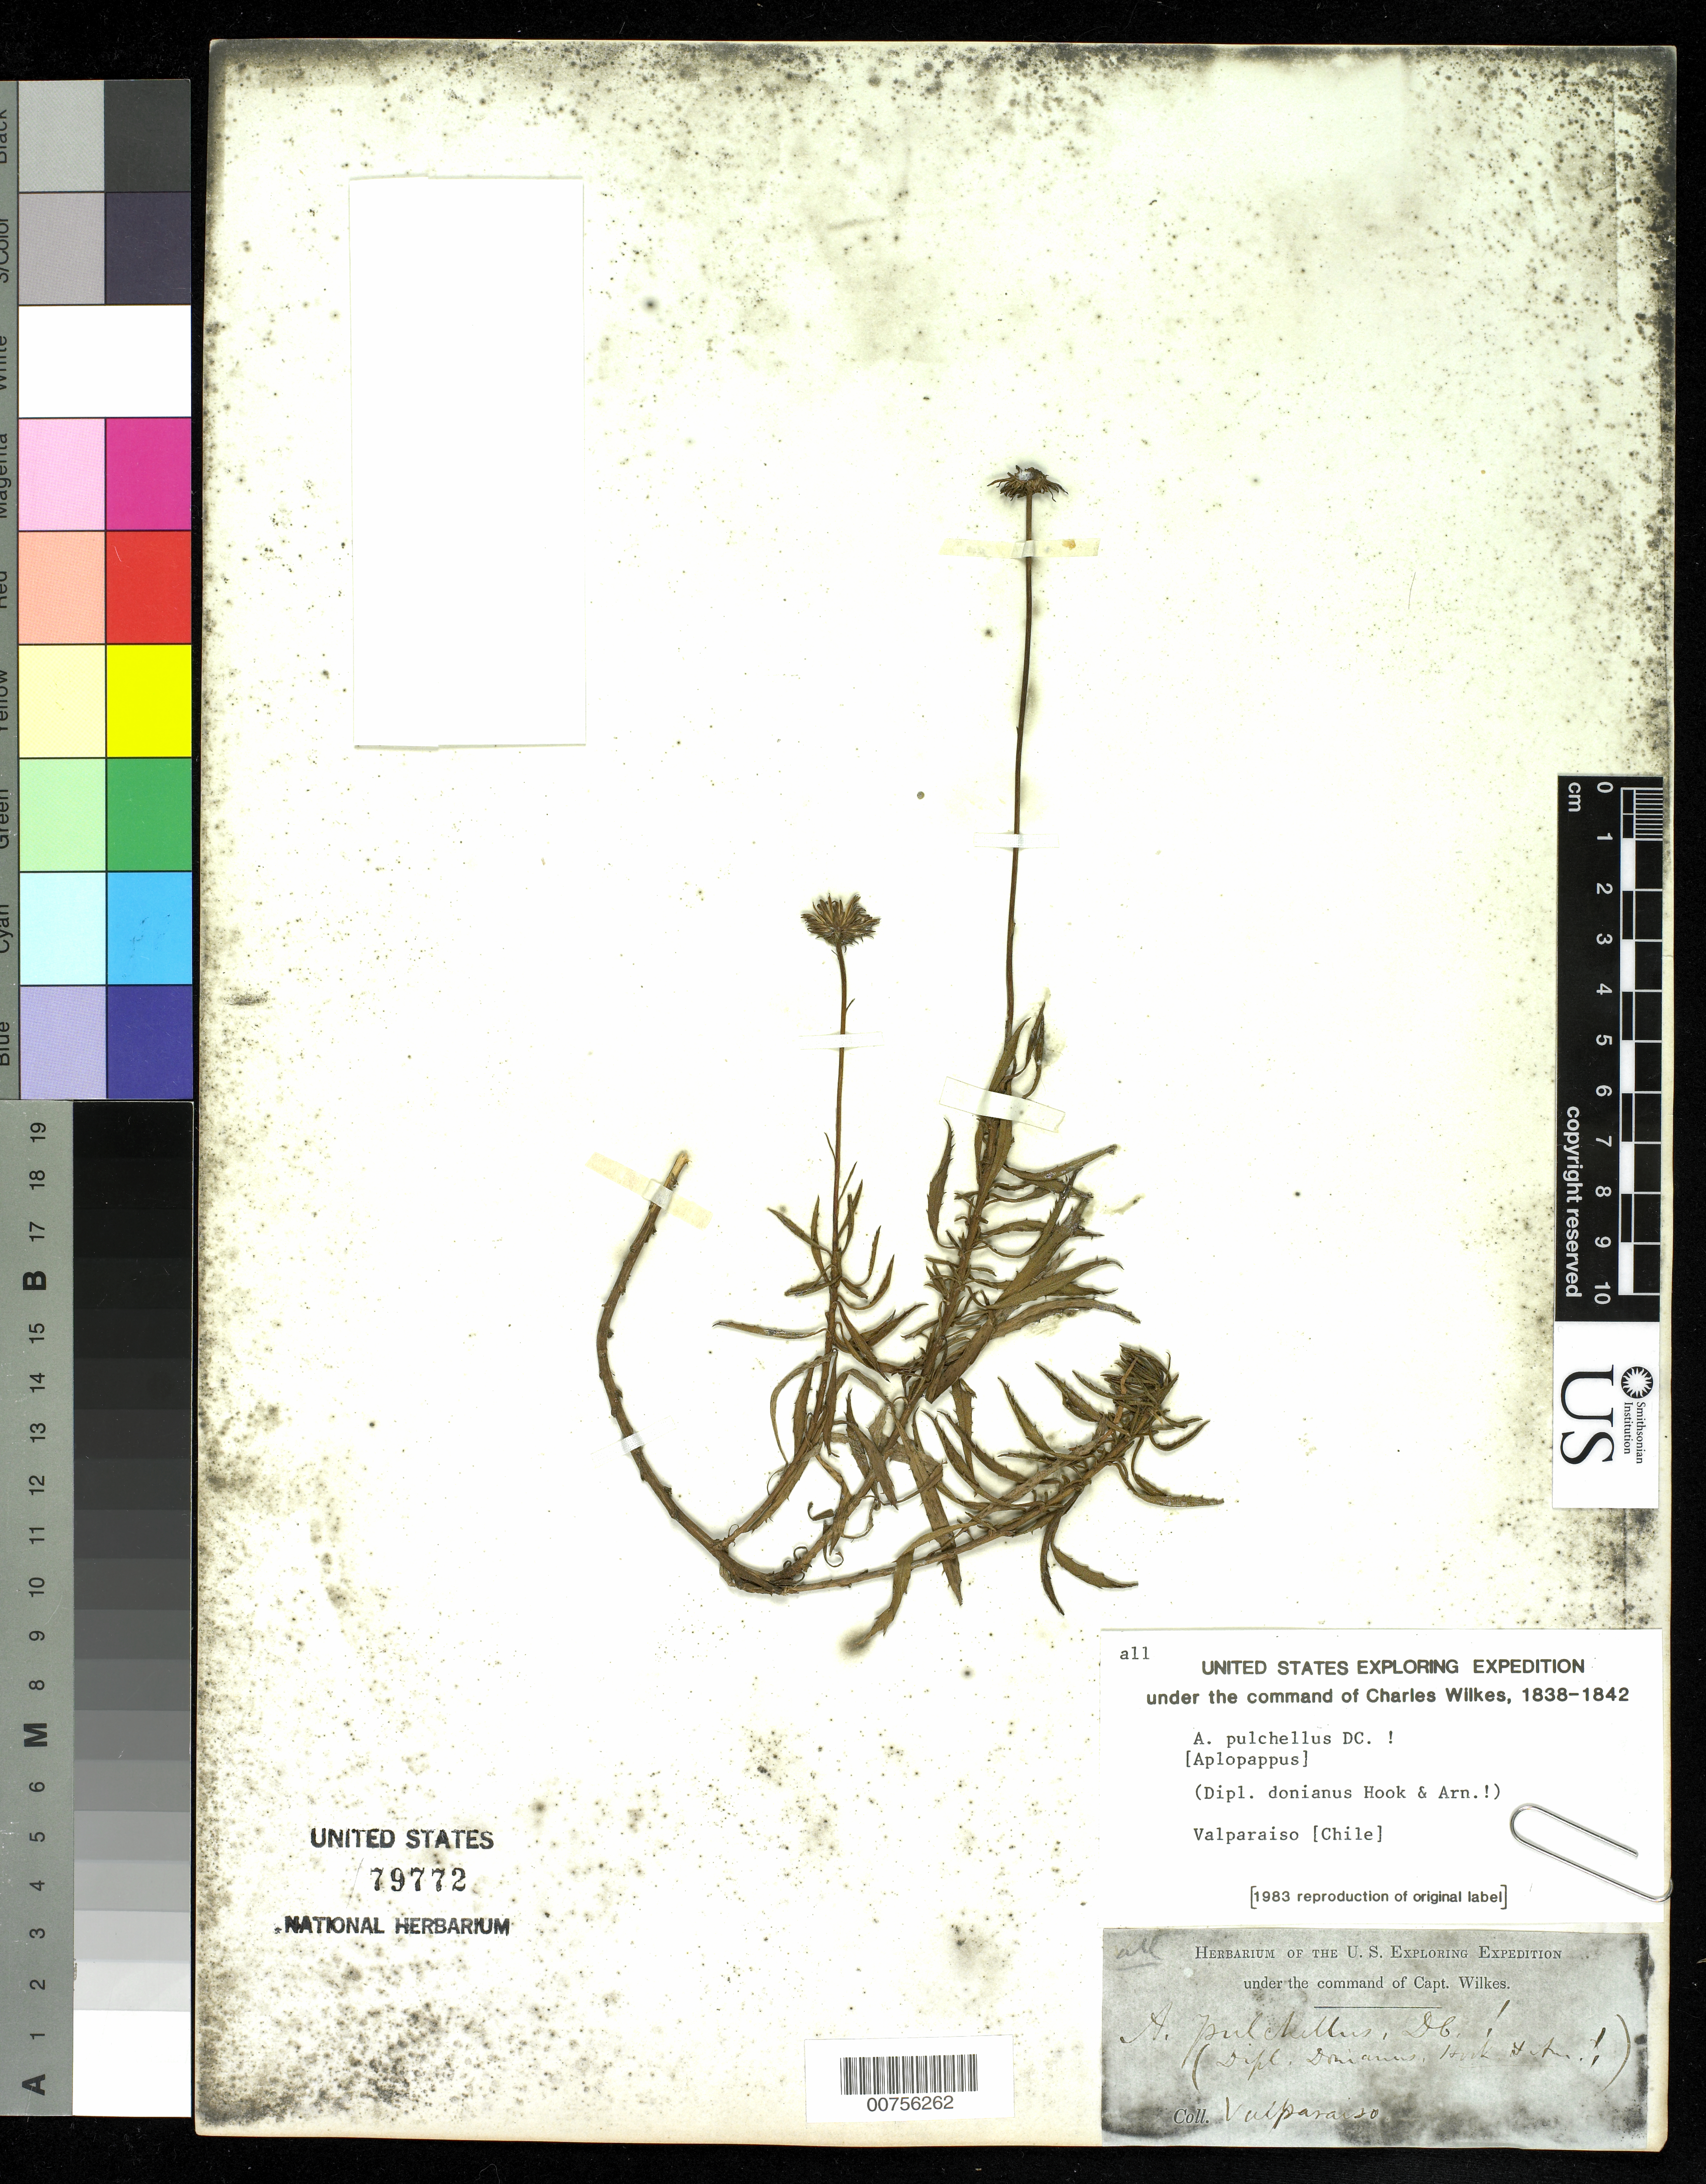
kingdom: Plantae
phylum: Tracheophyta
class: Magnoliopsida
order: Asterales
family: Asteraceae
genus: Haplopappus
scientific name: Haplopappus pulchellus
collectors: Wilkes Explor. Exped.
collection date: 1838/1842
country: Chile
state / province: Valparaíso (V)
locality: Valparaiso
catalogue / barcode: US 79772